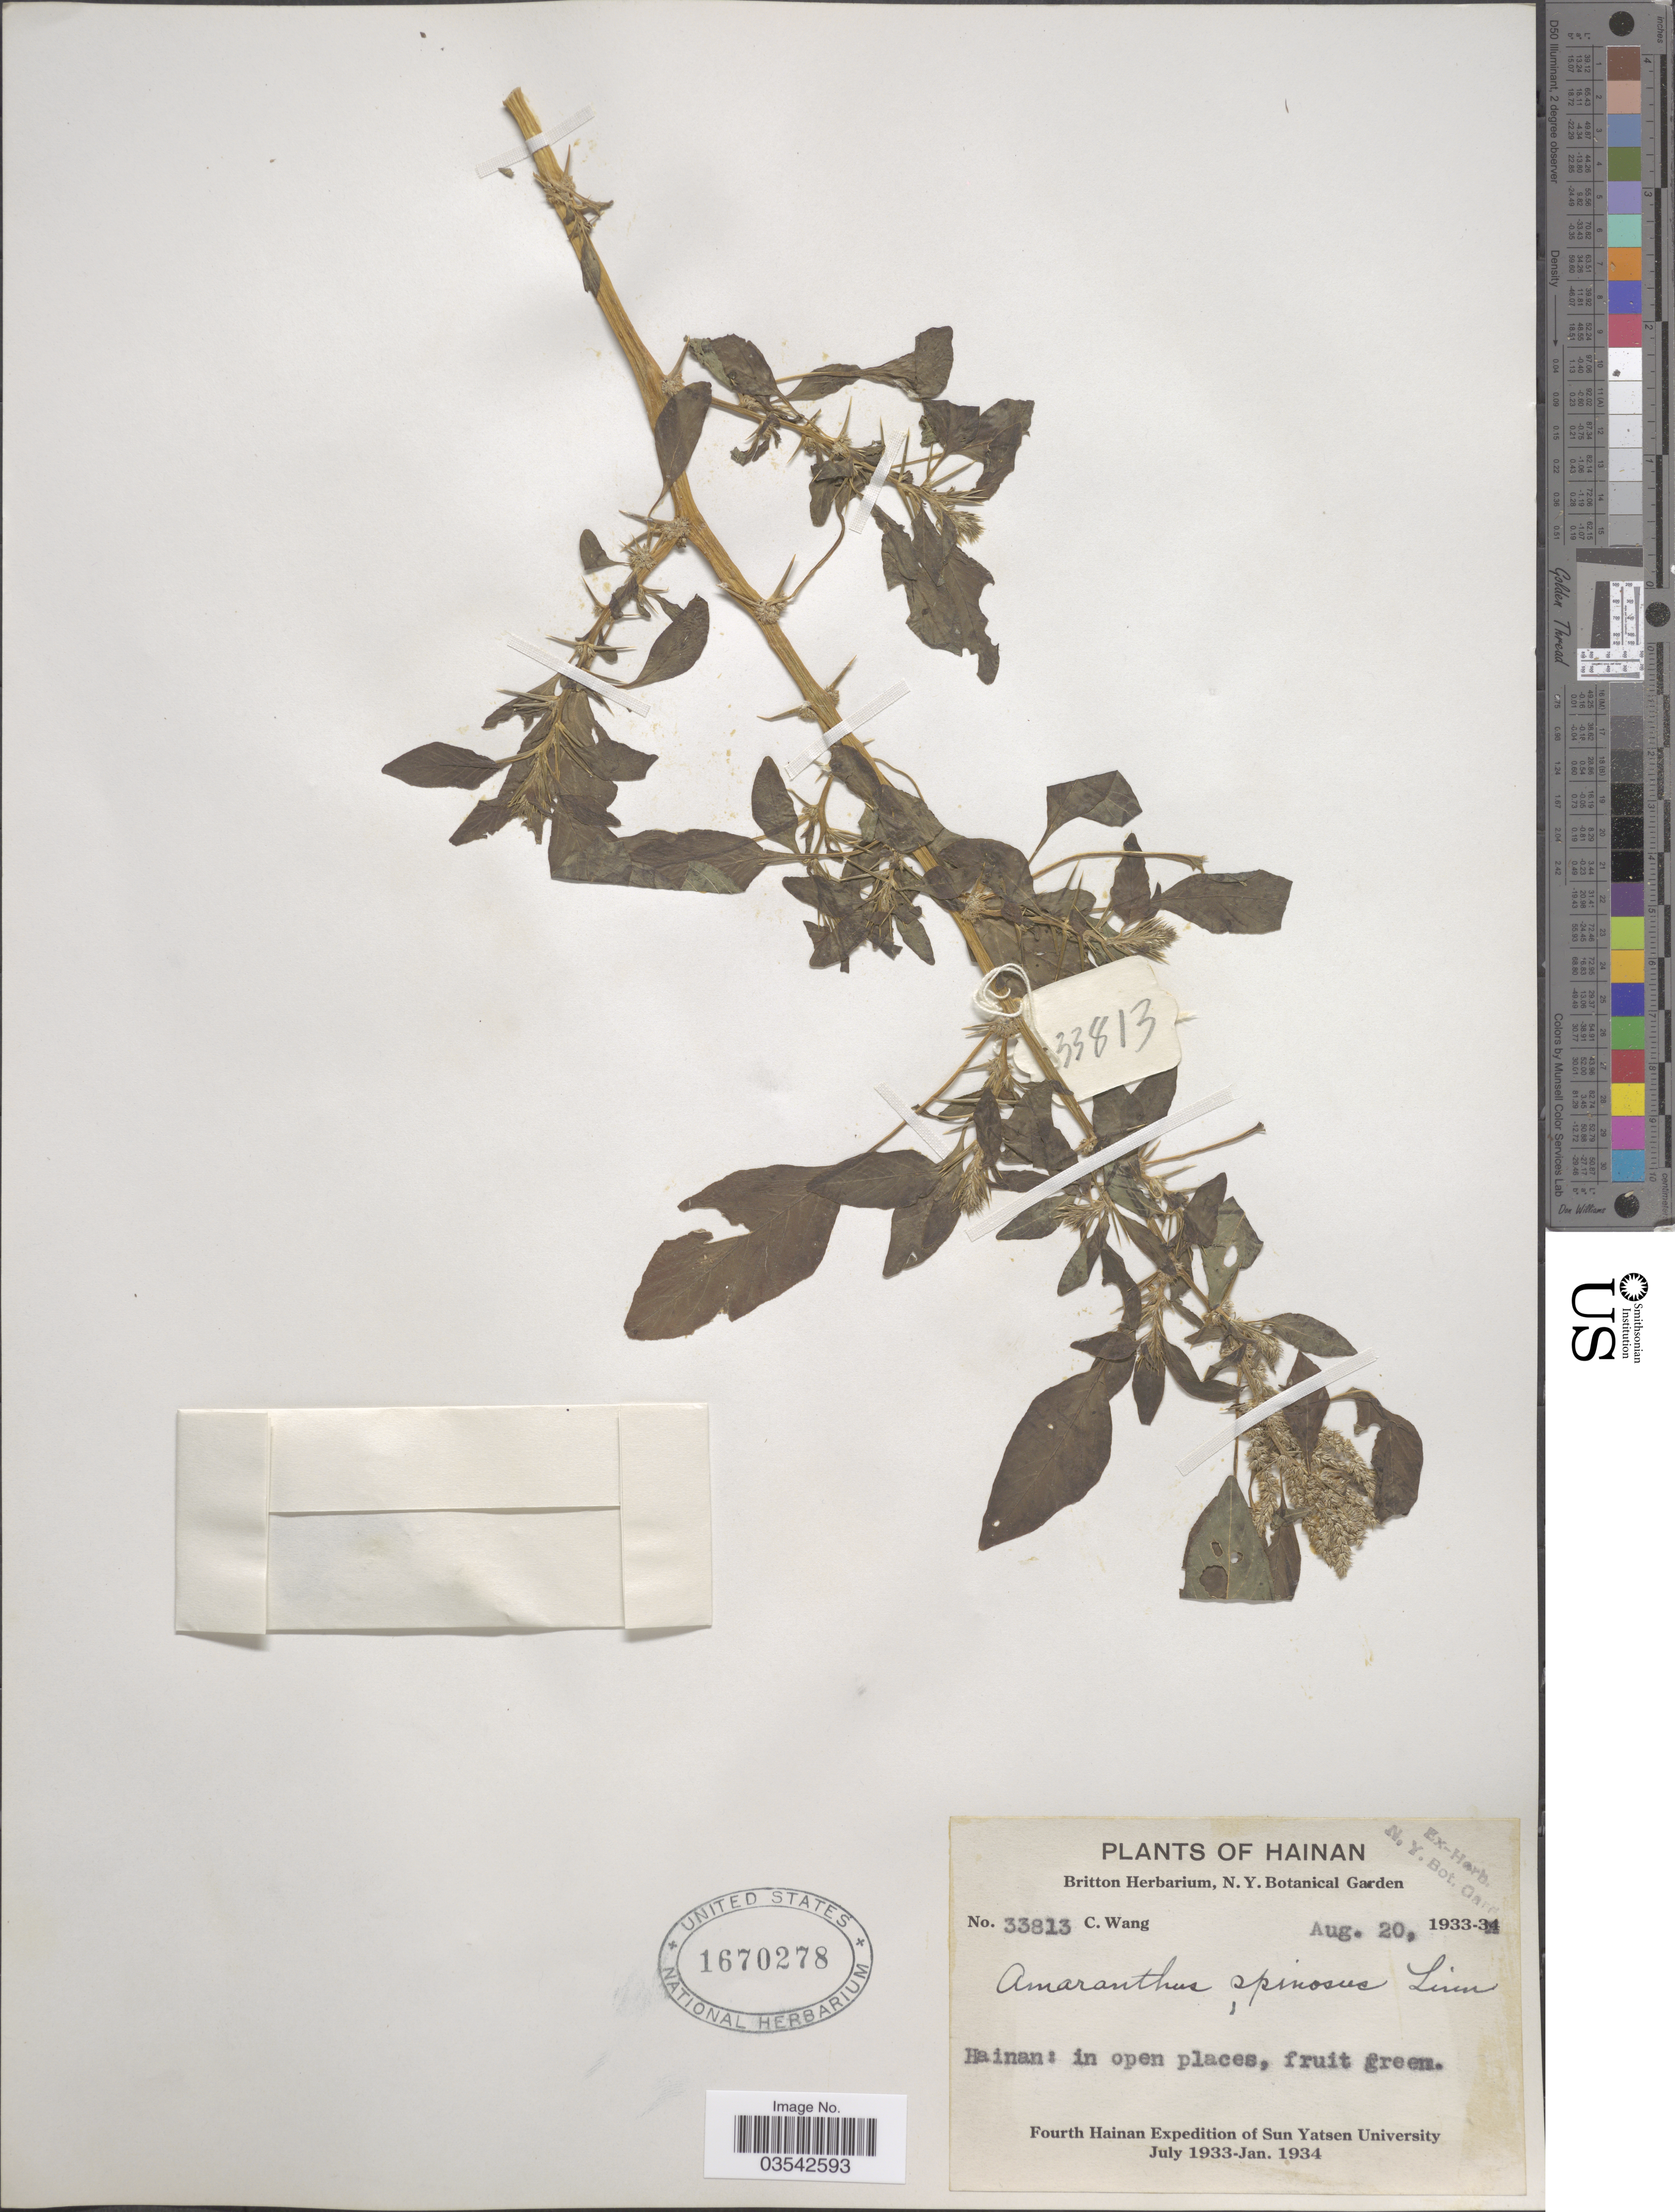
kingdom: Plantae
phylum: Tracheophyta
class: Magnoliopsida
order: Caryophyllales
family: Amaranthaceae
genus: Amaranthus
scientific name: Amaranthus spinosus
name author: L.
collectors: C. Wang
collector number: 33813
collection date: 1933-08-20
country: China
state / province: Hainan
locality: Hainan: in open places.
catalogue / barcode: US 1670278